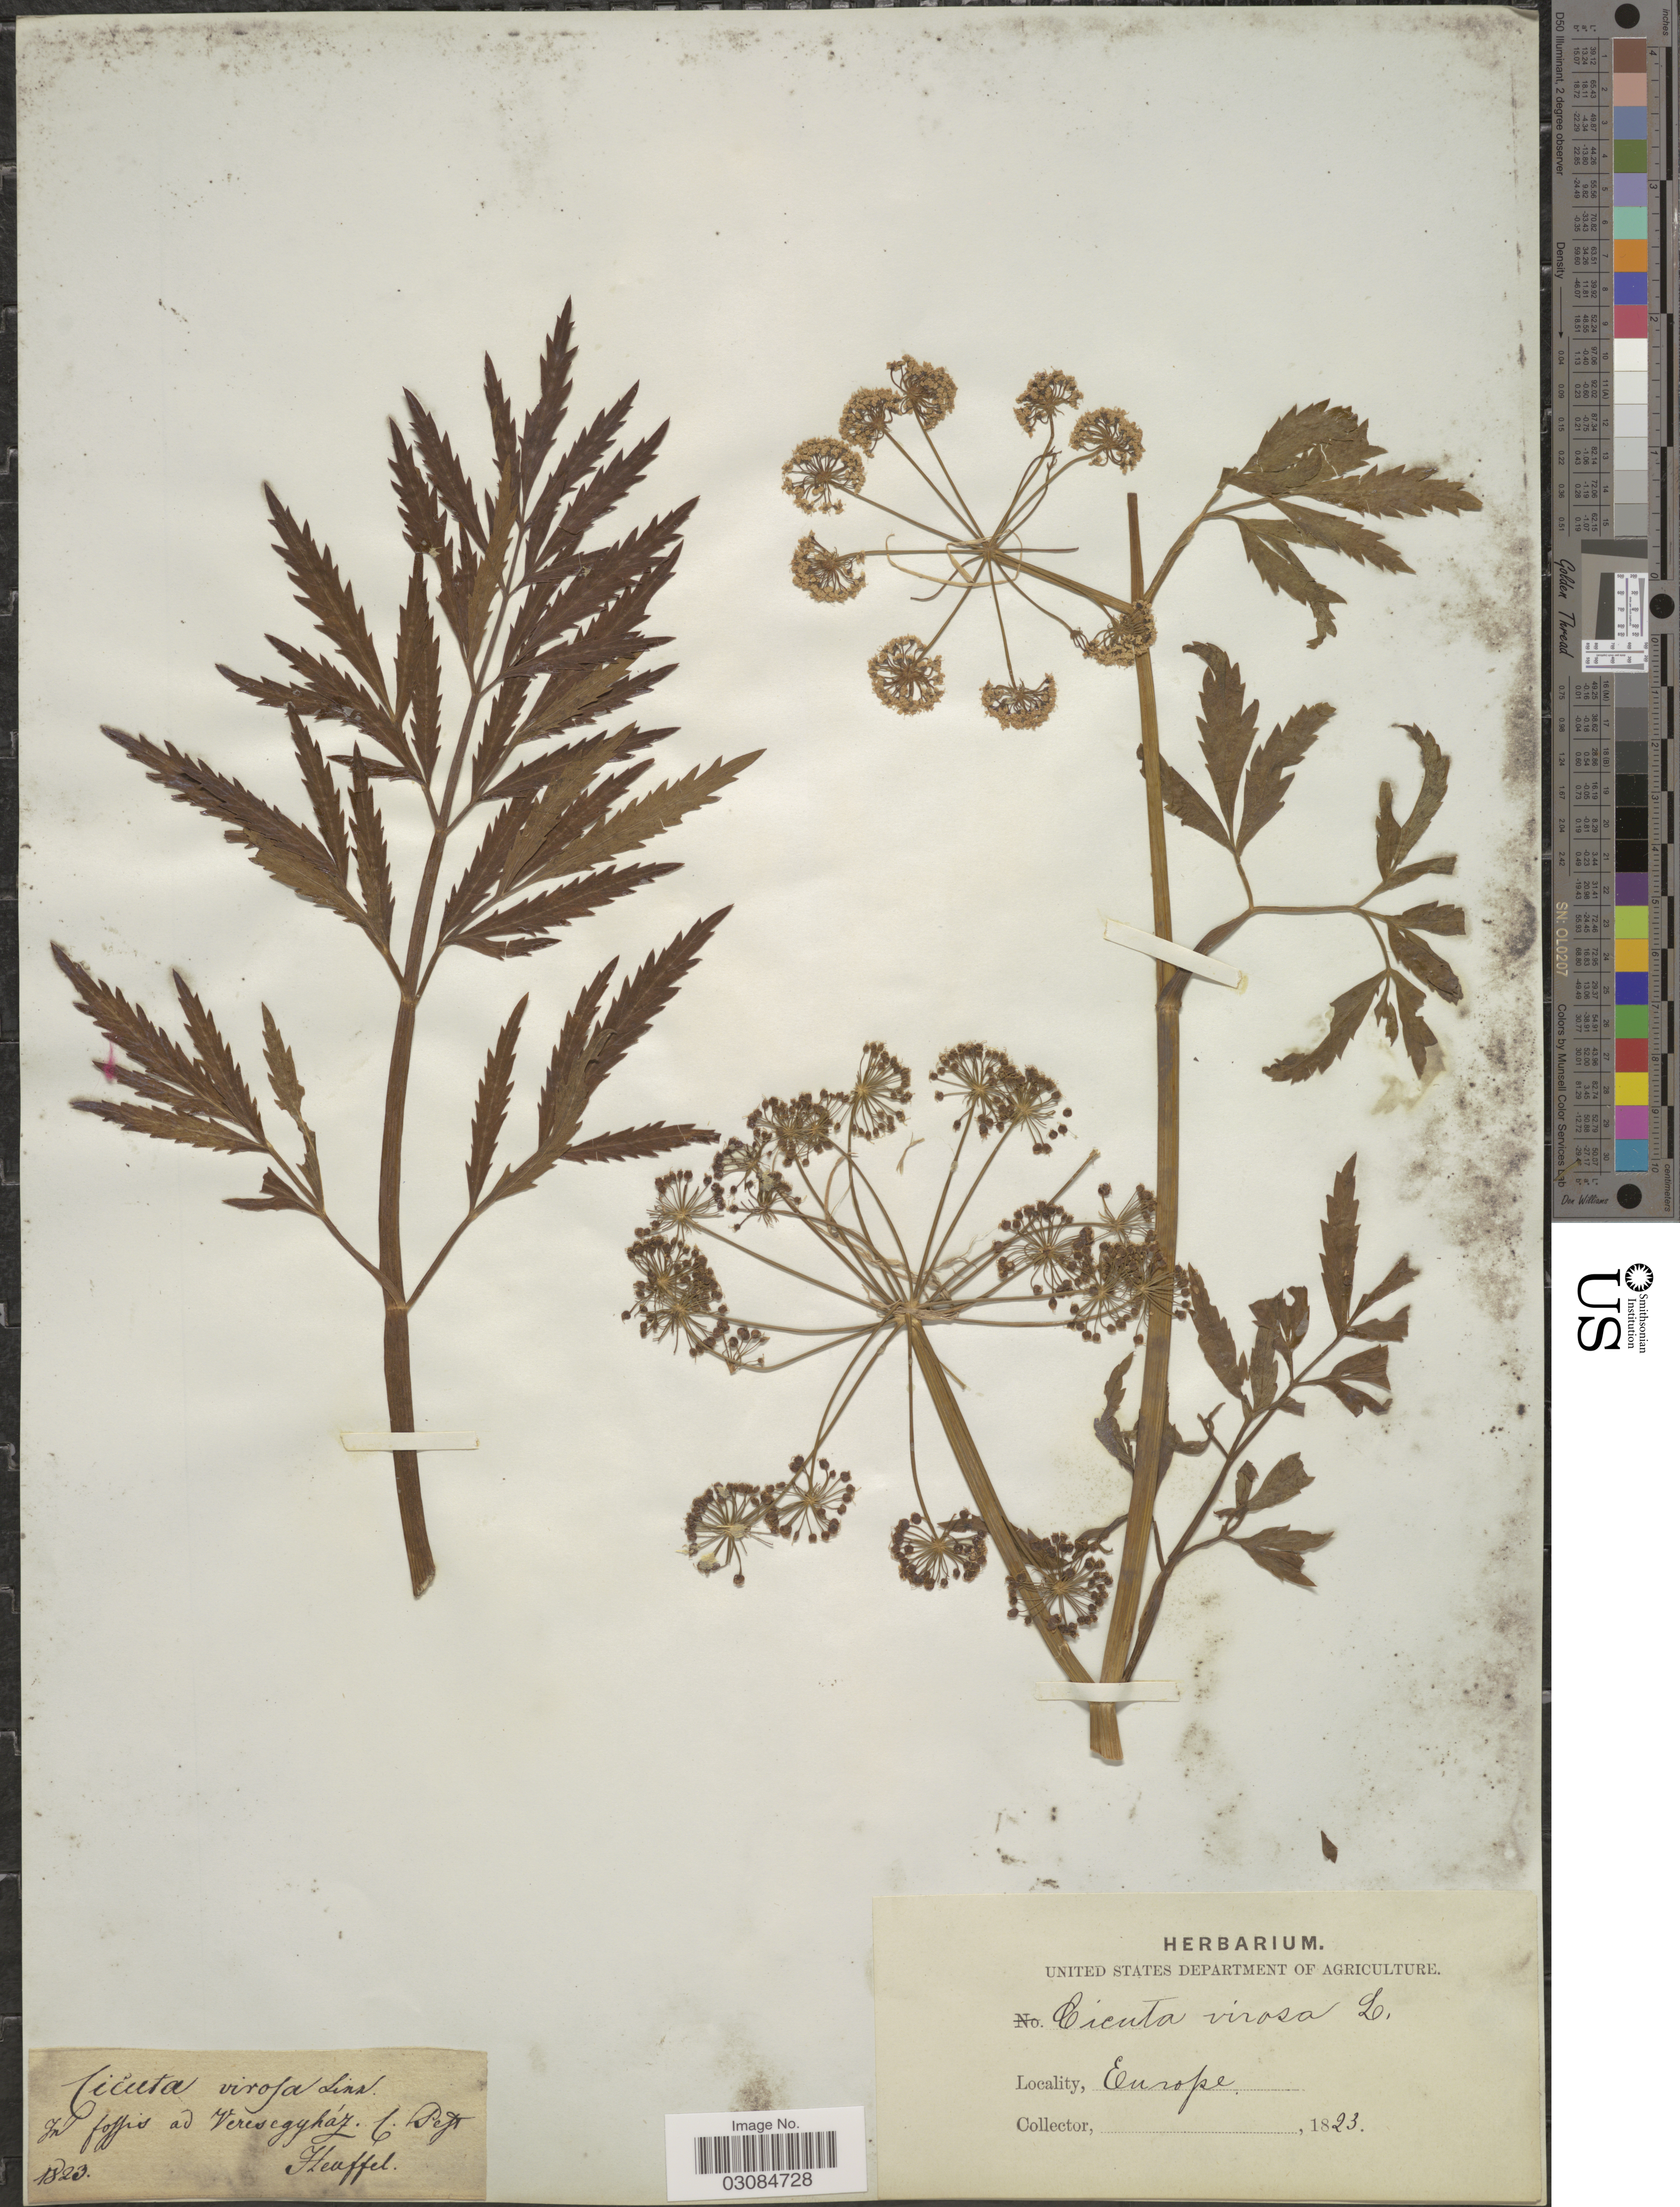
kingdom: Plantae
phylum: Tracheophyta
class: Magnoliopsida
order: Apiales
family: Apiaceae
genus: Cicuta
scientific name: Cicuta virosa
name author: L.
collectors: Heuffel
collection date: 1823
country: Hungary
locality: Europe. In fossis ad Veresegyház.